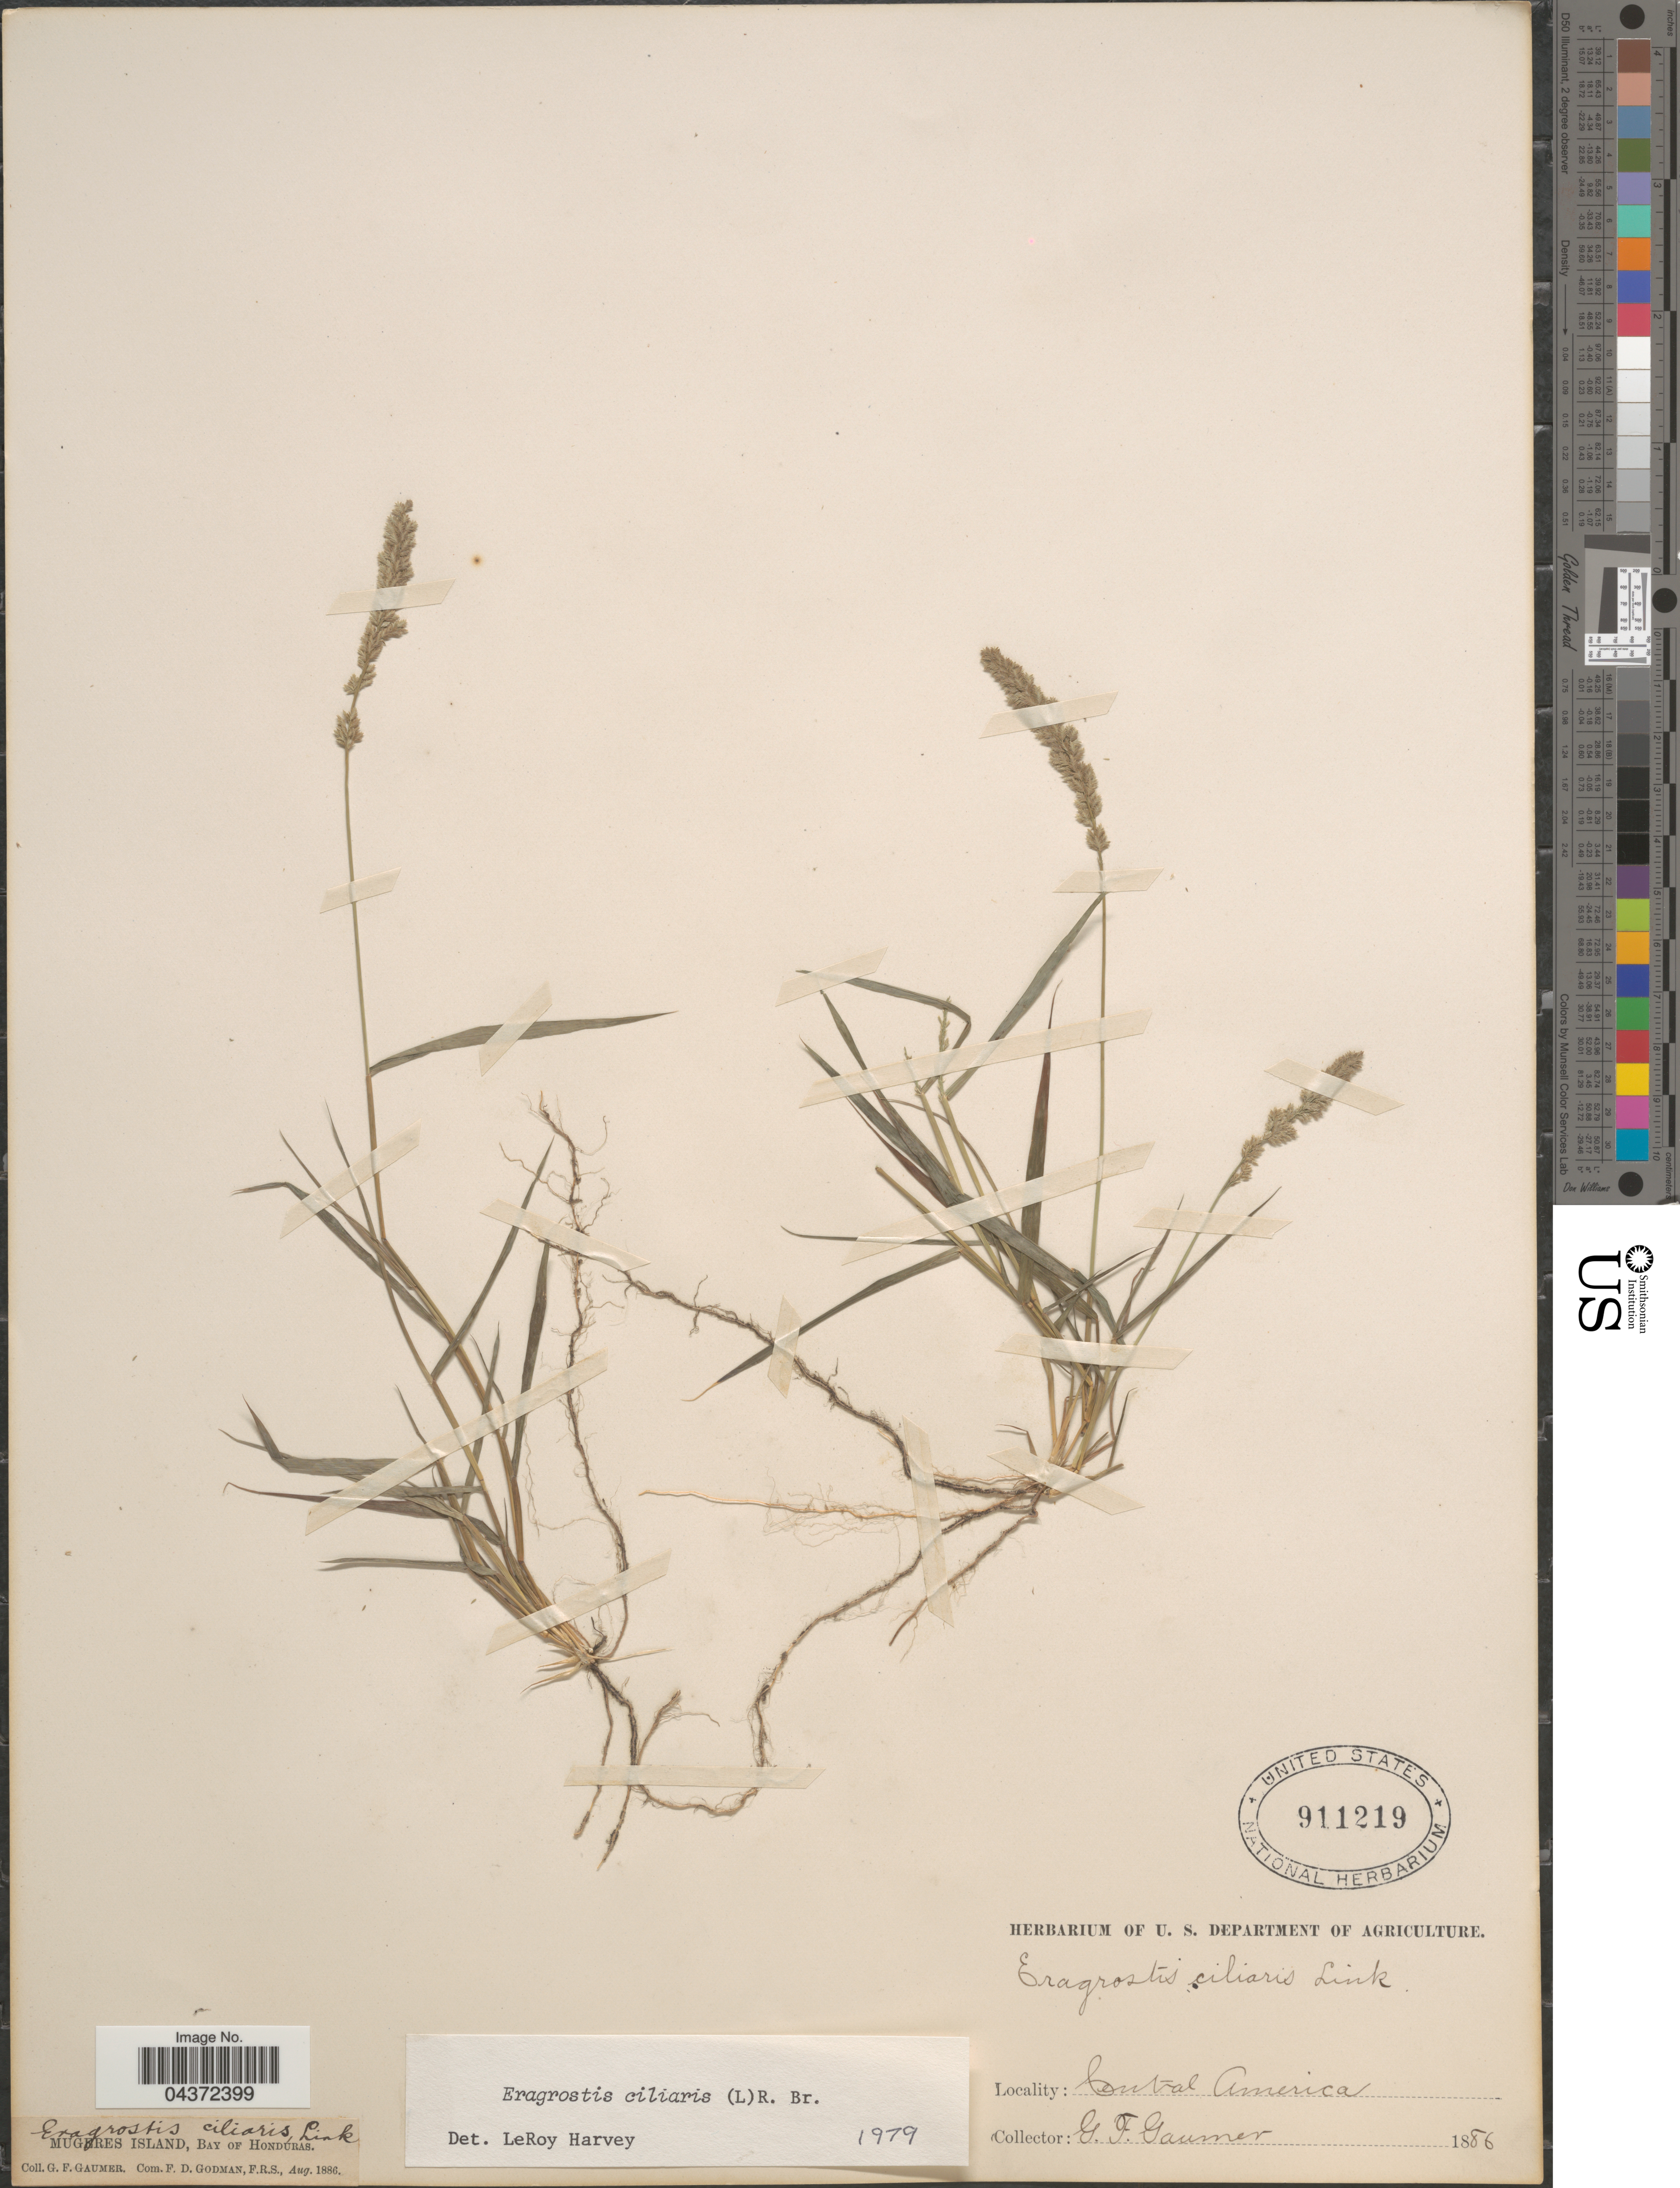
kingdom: Plantae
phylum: Tracheophyta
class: Liliopsida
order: Poales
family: Poaceae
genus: Eragrostis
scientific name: Eragrostis ciliaris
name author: (L.) R. Br.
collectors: G. F. Gaumer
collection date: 1886-08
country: Honduras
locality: Mugeres Island, Bay of Honduras.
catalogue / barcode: US 911219